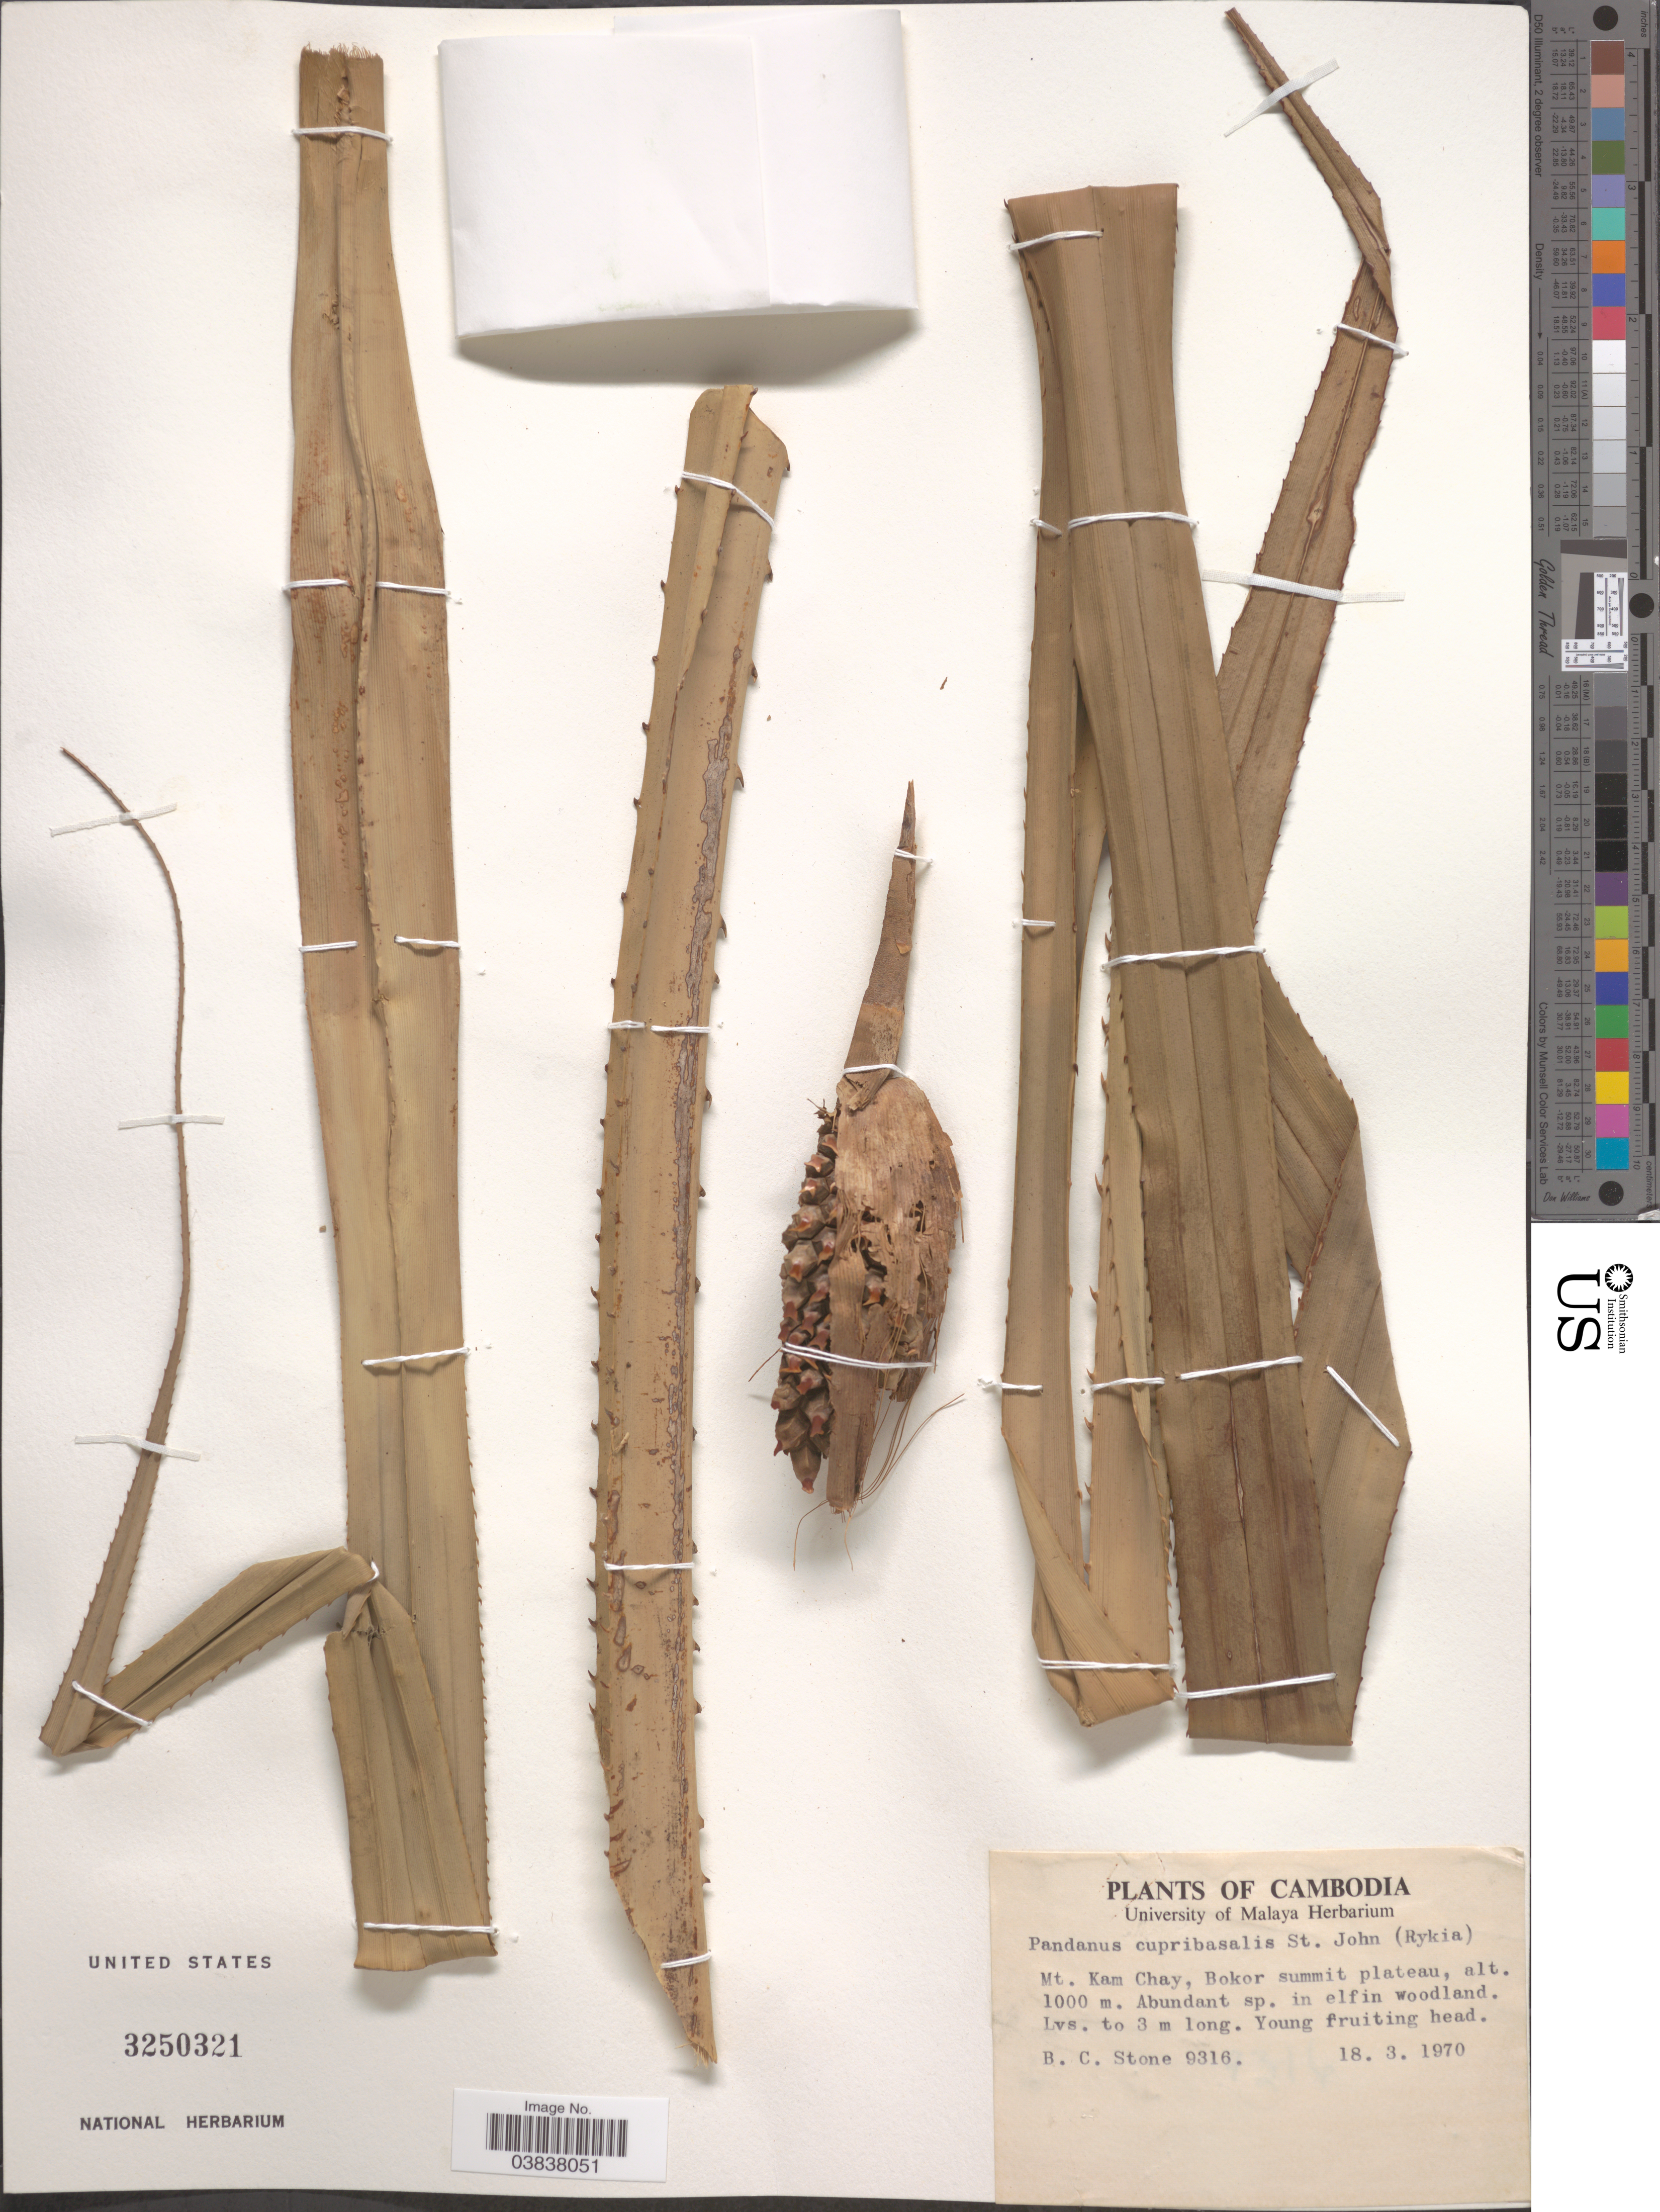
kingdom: Plantae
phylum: Tracheophyta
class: Liliopsida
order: Pandanales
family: Pandanaceae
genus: Pandanus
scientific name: Pandanus cupribasalis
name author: H. St. John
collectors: B. C. Stone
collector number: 9316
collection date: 1970-03-18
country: Cambodia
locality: Mt. Kam Chay, Bokor summit plateau.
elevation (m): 1000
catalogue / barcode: US 3250321